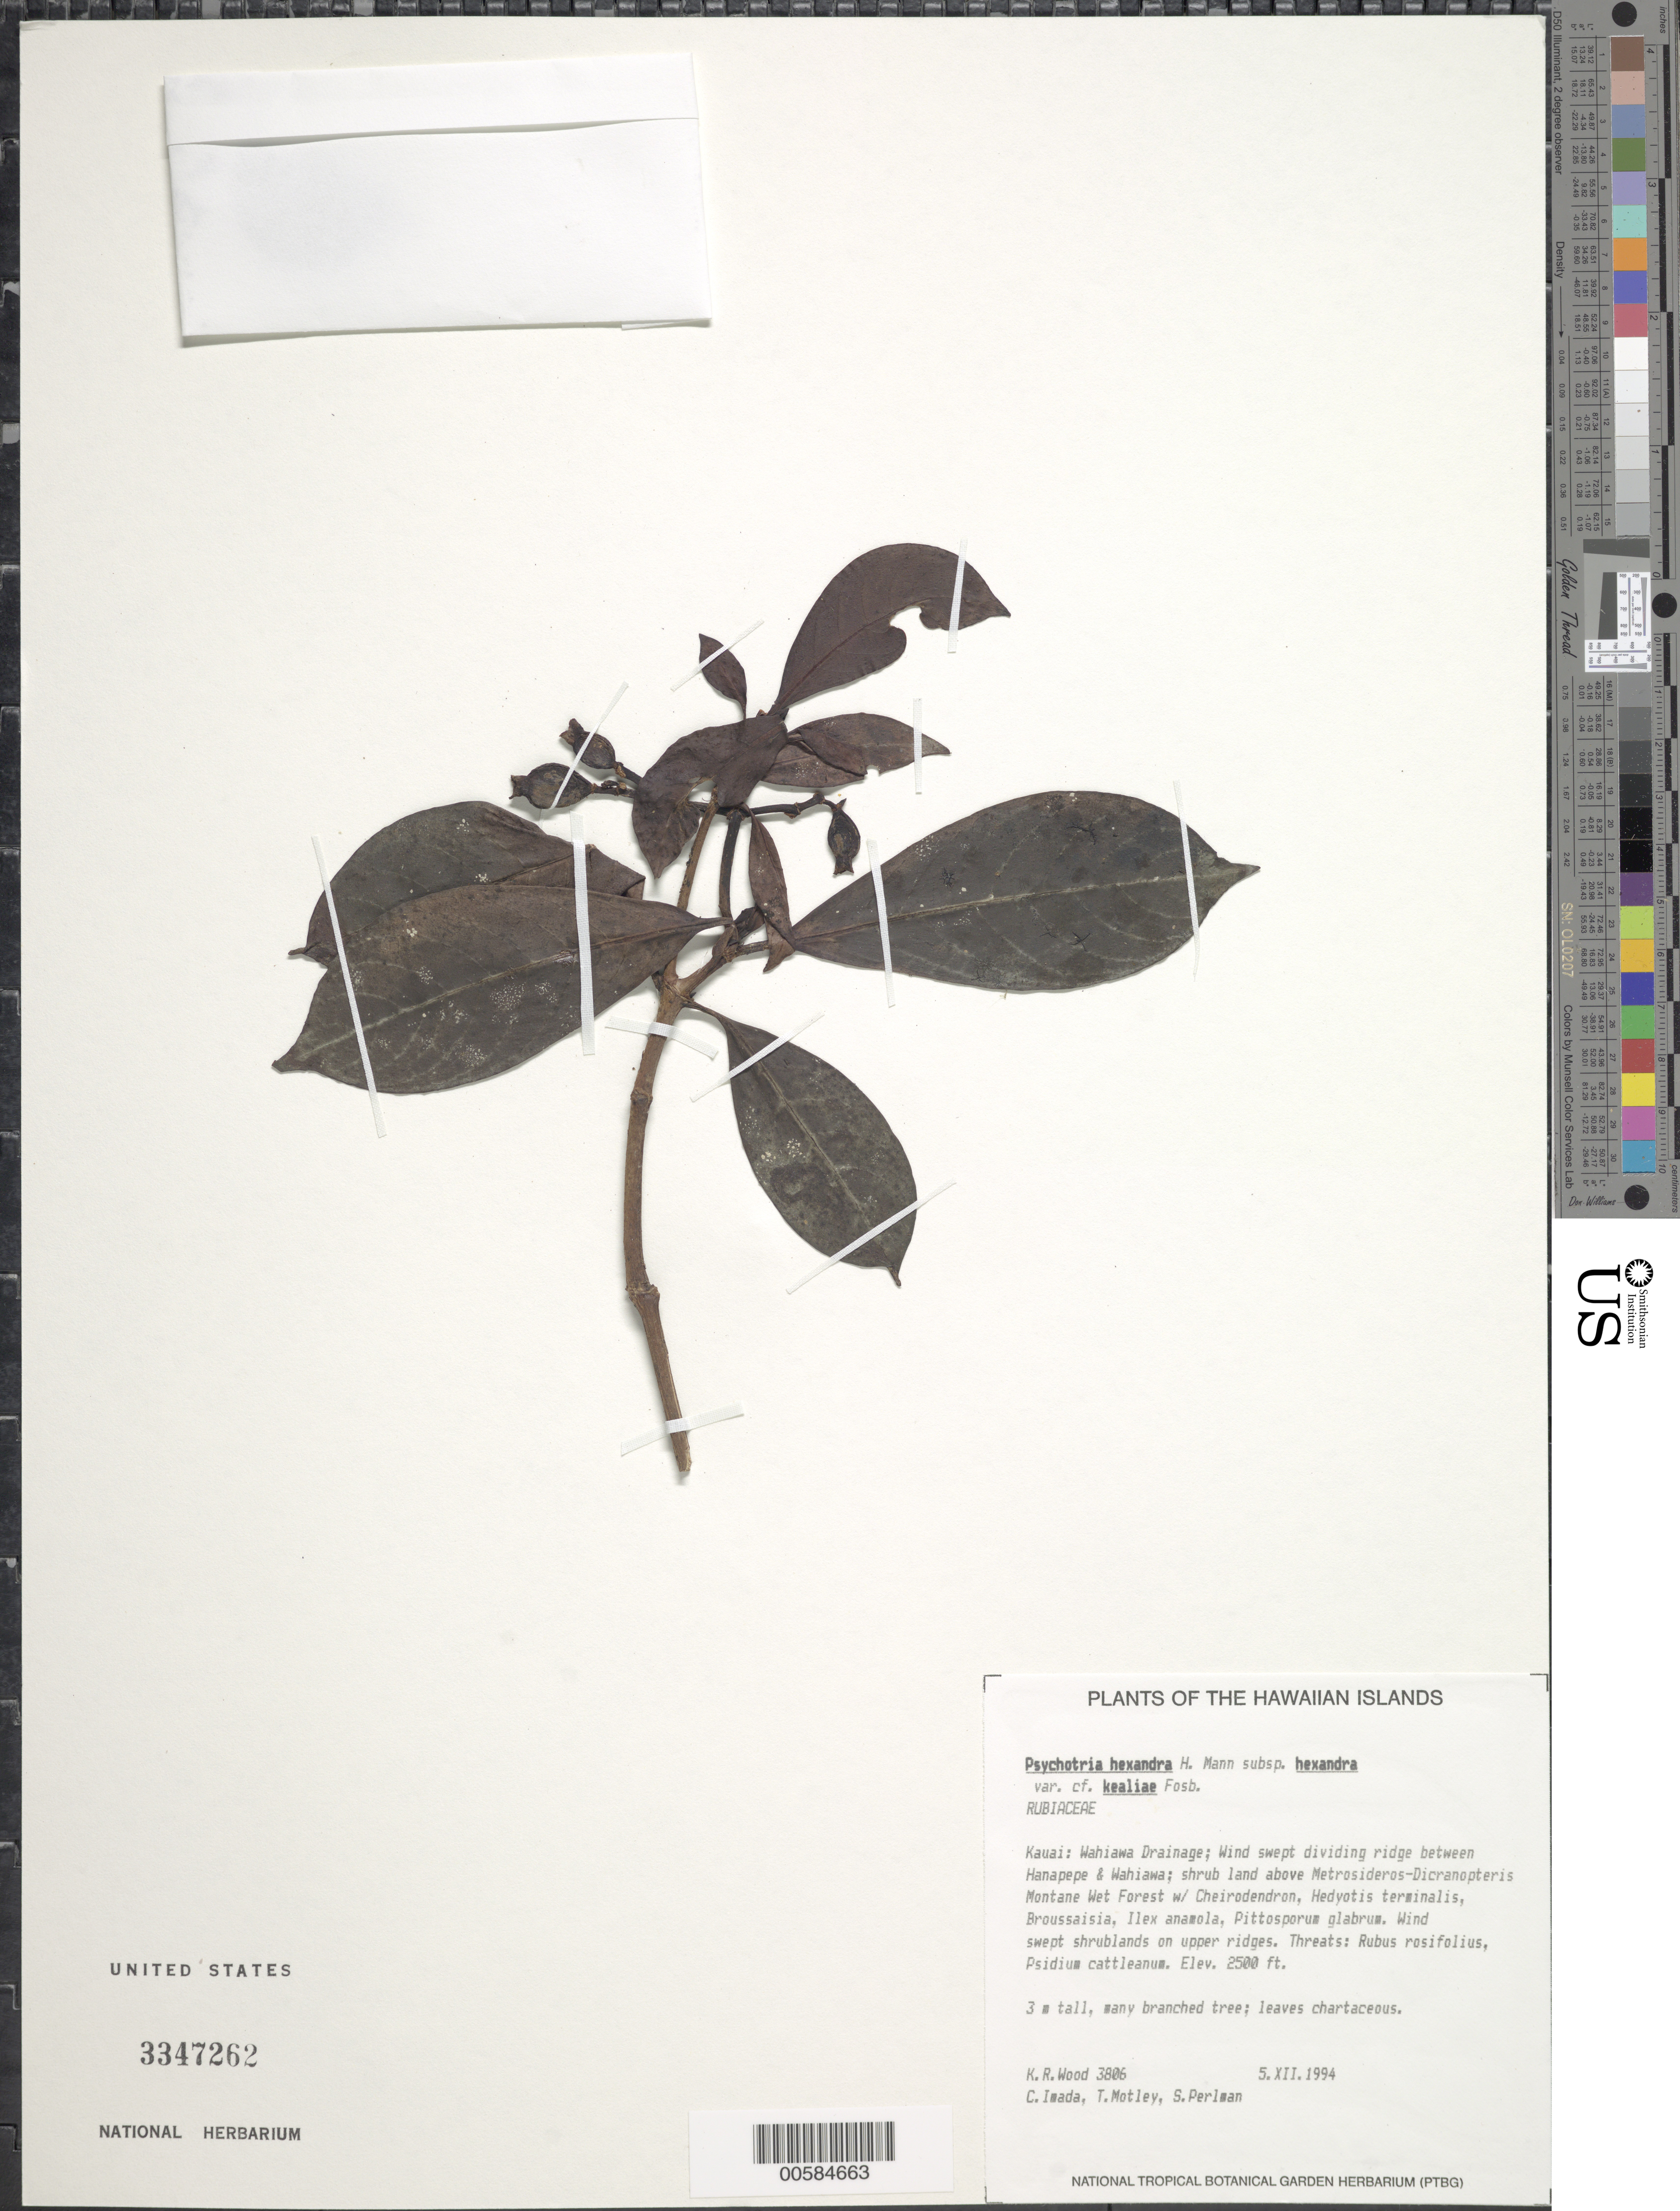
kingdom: Plantae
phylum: Tracheophyta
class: Magnoliopsida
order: Gentianales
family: Rubiaceae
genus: Psychotria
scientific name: Psychotria hexandra var. hexandra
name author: H. Mann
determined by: Wagner, W. L., (BOT), Smithsonian Institution - National Museum of Natural History (UNITED STATES)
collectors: K. R. Wood, C. Imada & S. P. Perlman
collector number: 3806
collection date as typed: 5 Dec 1994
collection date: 1994-12-05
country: United States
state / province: Hawaii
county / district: Kauai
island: Kaua'i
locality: Wahiawa Drainage; ridge between Hanapepe & Wahiawa.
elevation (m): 762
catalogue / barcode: US 3347262